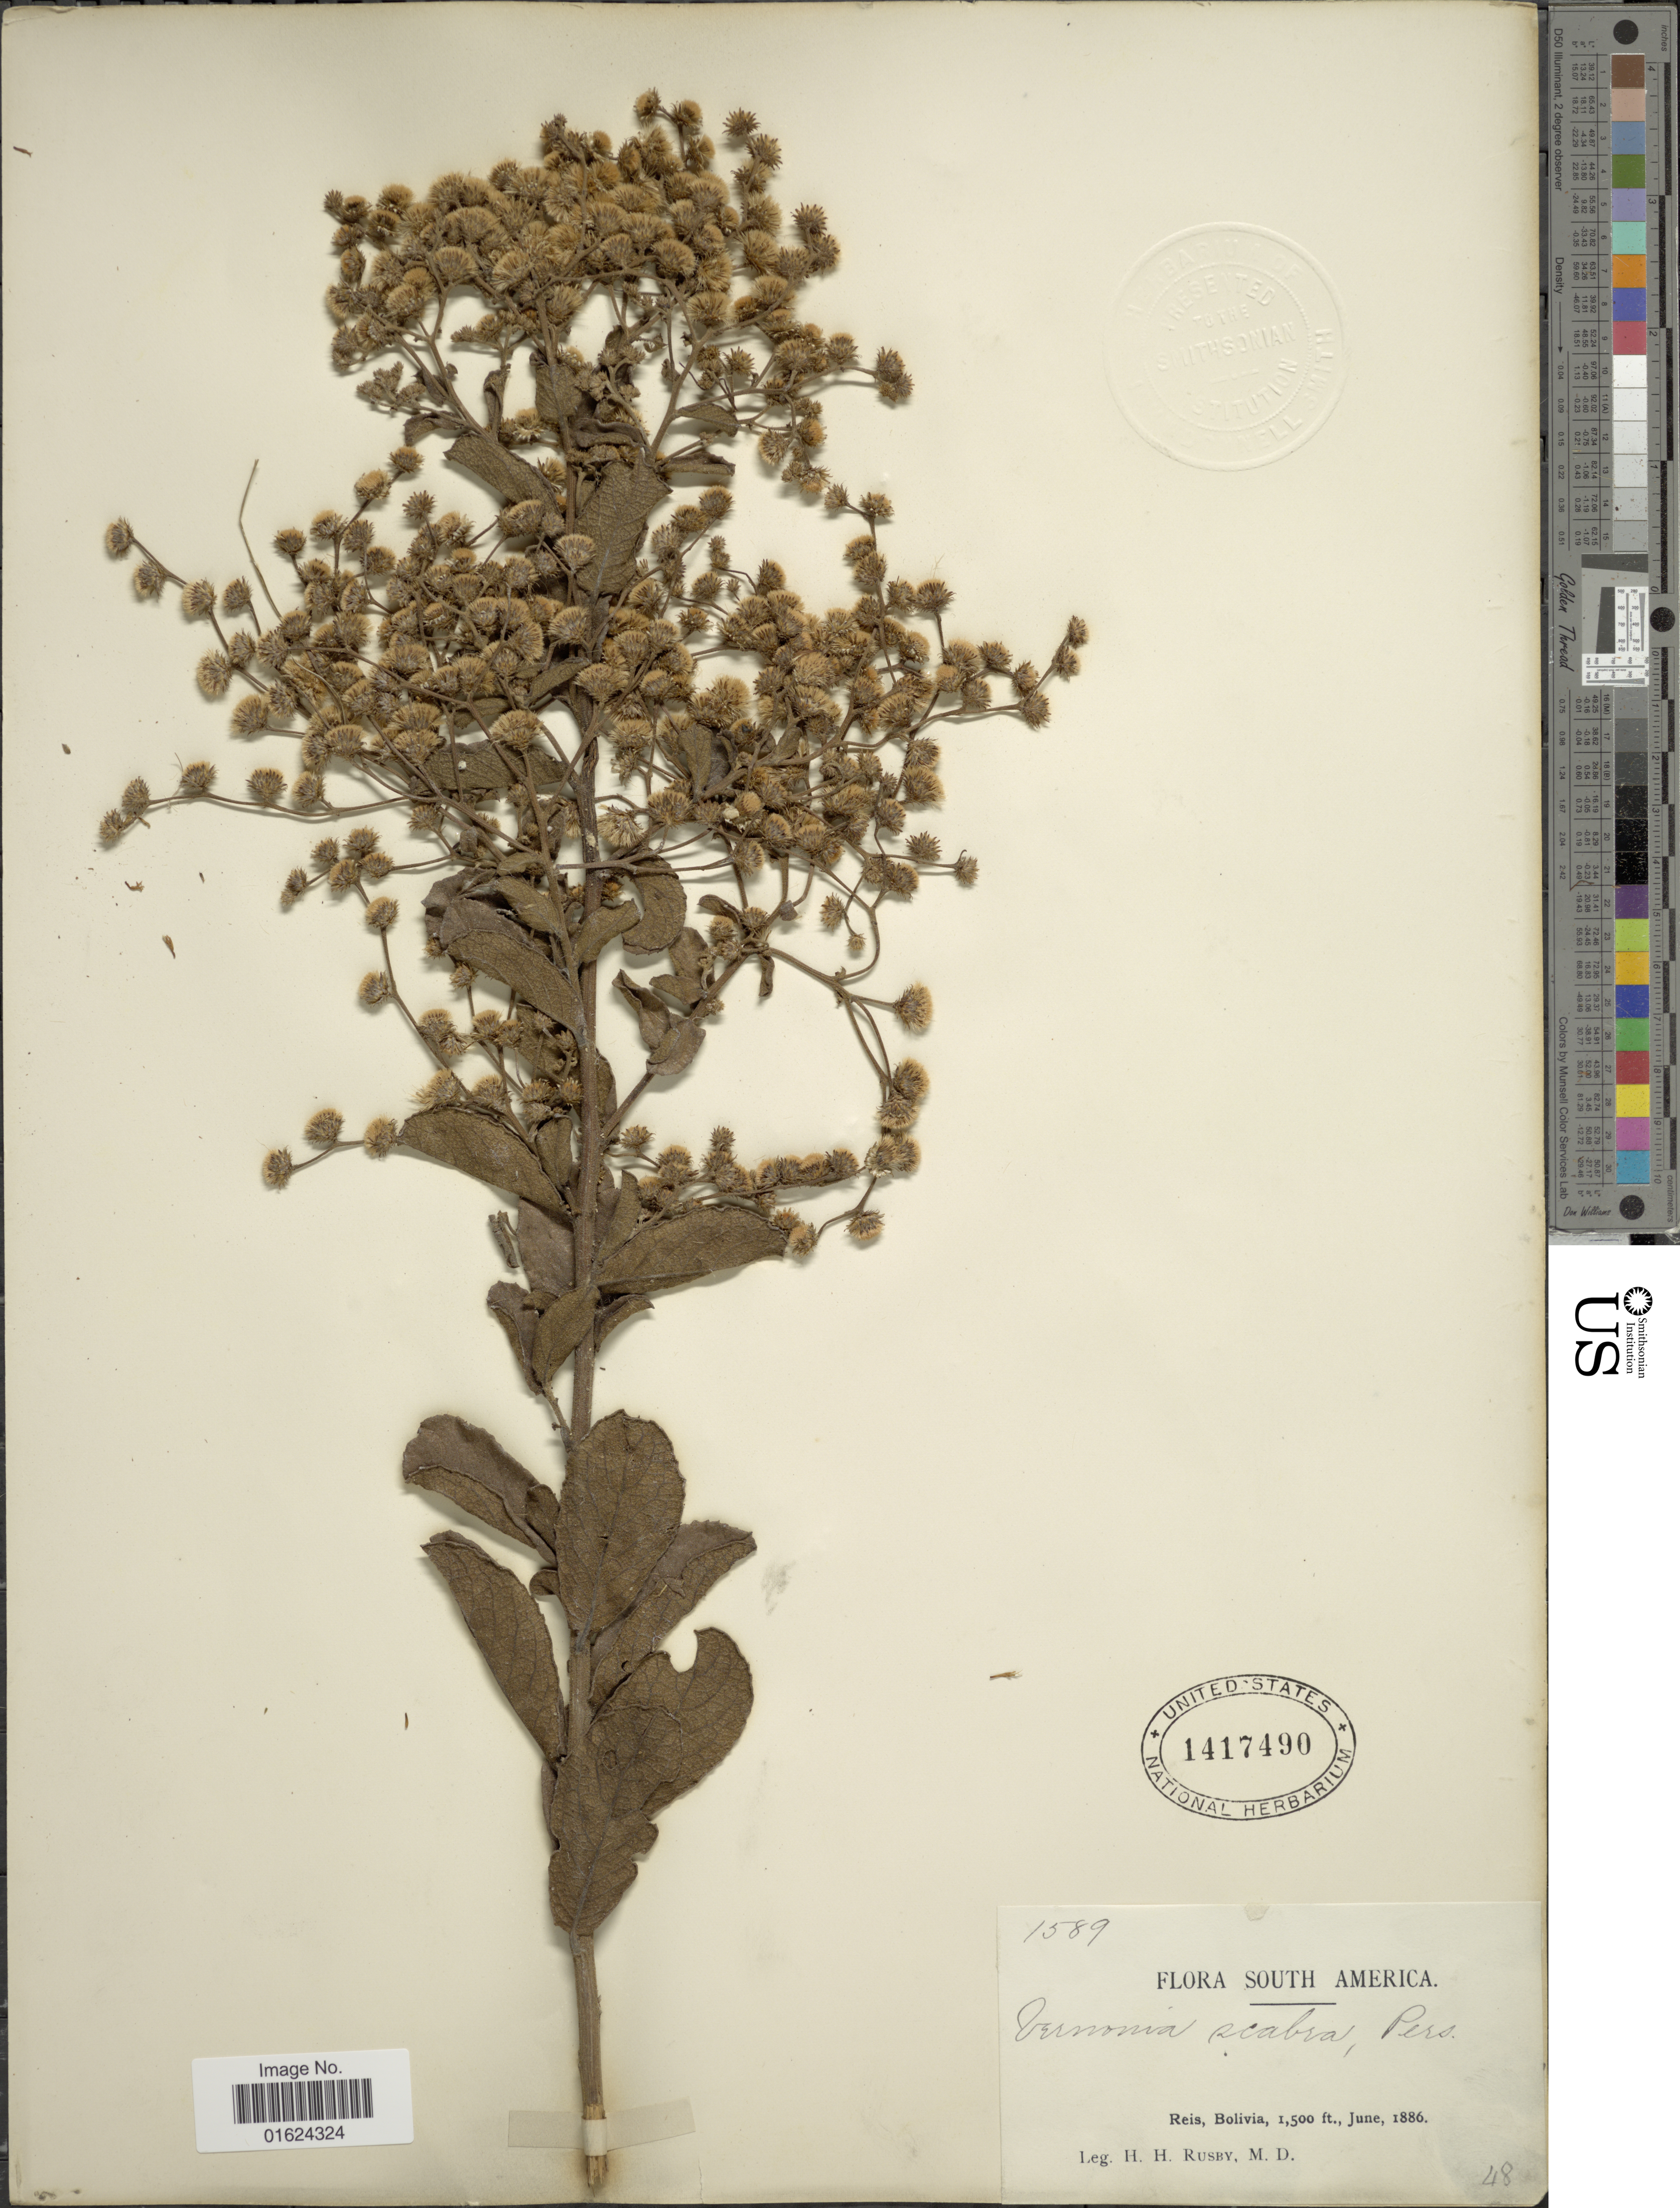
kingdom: Plantae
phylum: Tracheophyta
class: Magnoliopsida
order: Asterales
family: Asteraceae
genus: Vernonia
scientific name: Vernonia brasiliana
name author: (L.) Druce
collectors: H. H. Rusby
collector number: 1589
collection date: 1886-06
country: Bolivia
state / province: Pando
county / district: Nicolas Suarez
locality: Reis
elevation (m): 457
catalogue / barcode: US 1417490